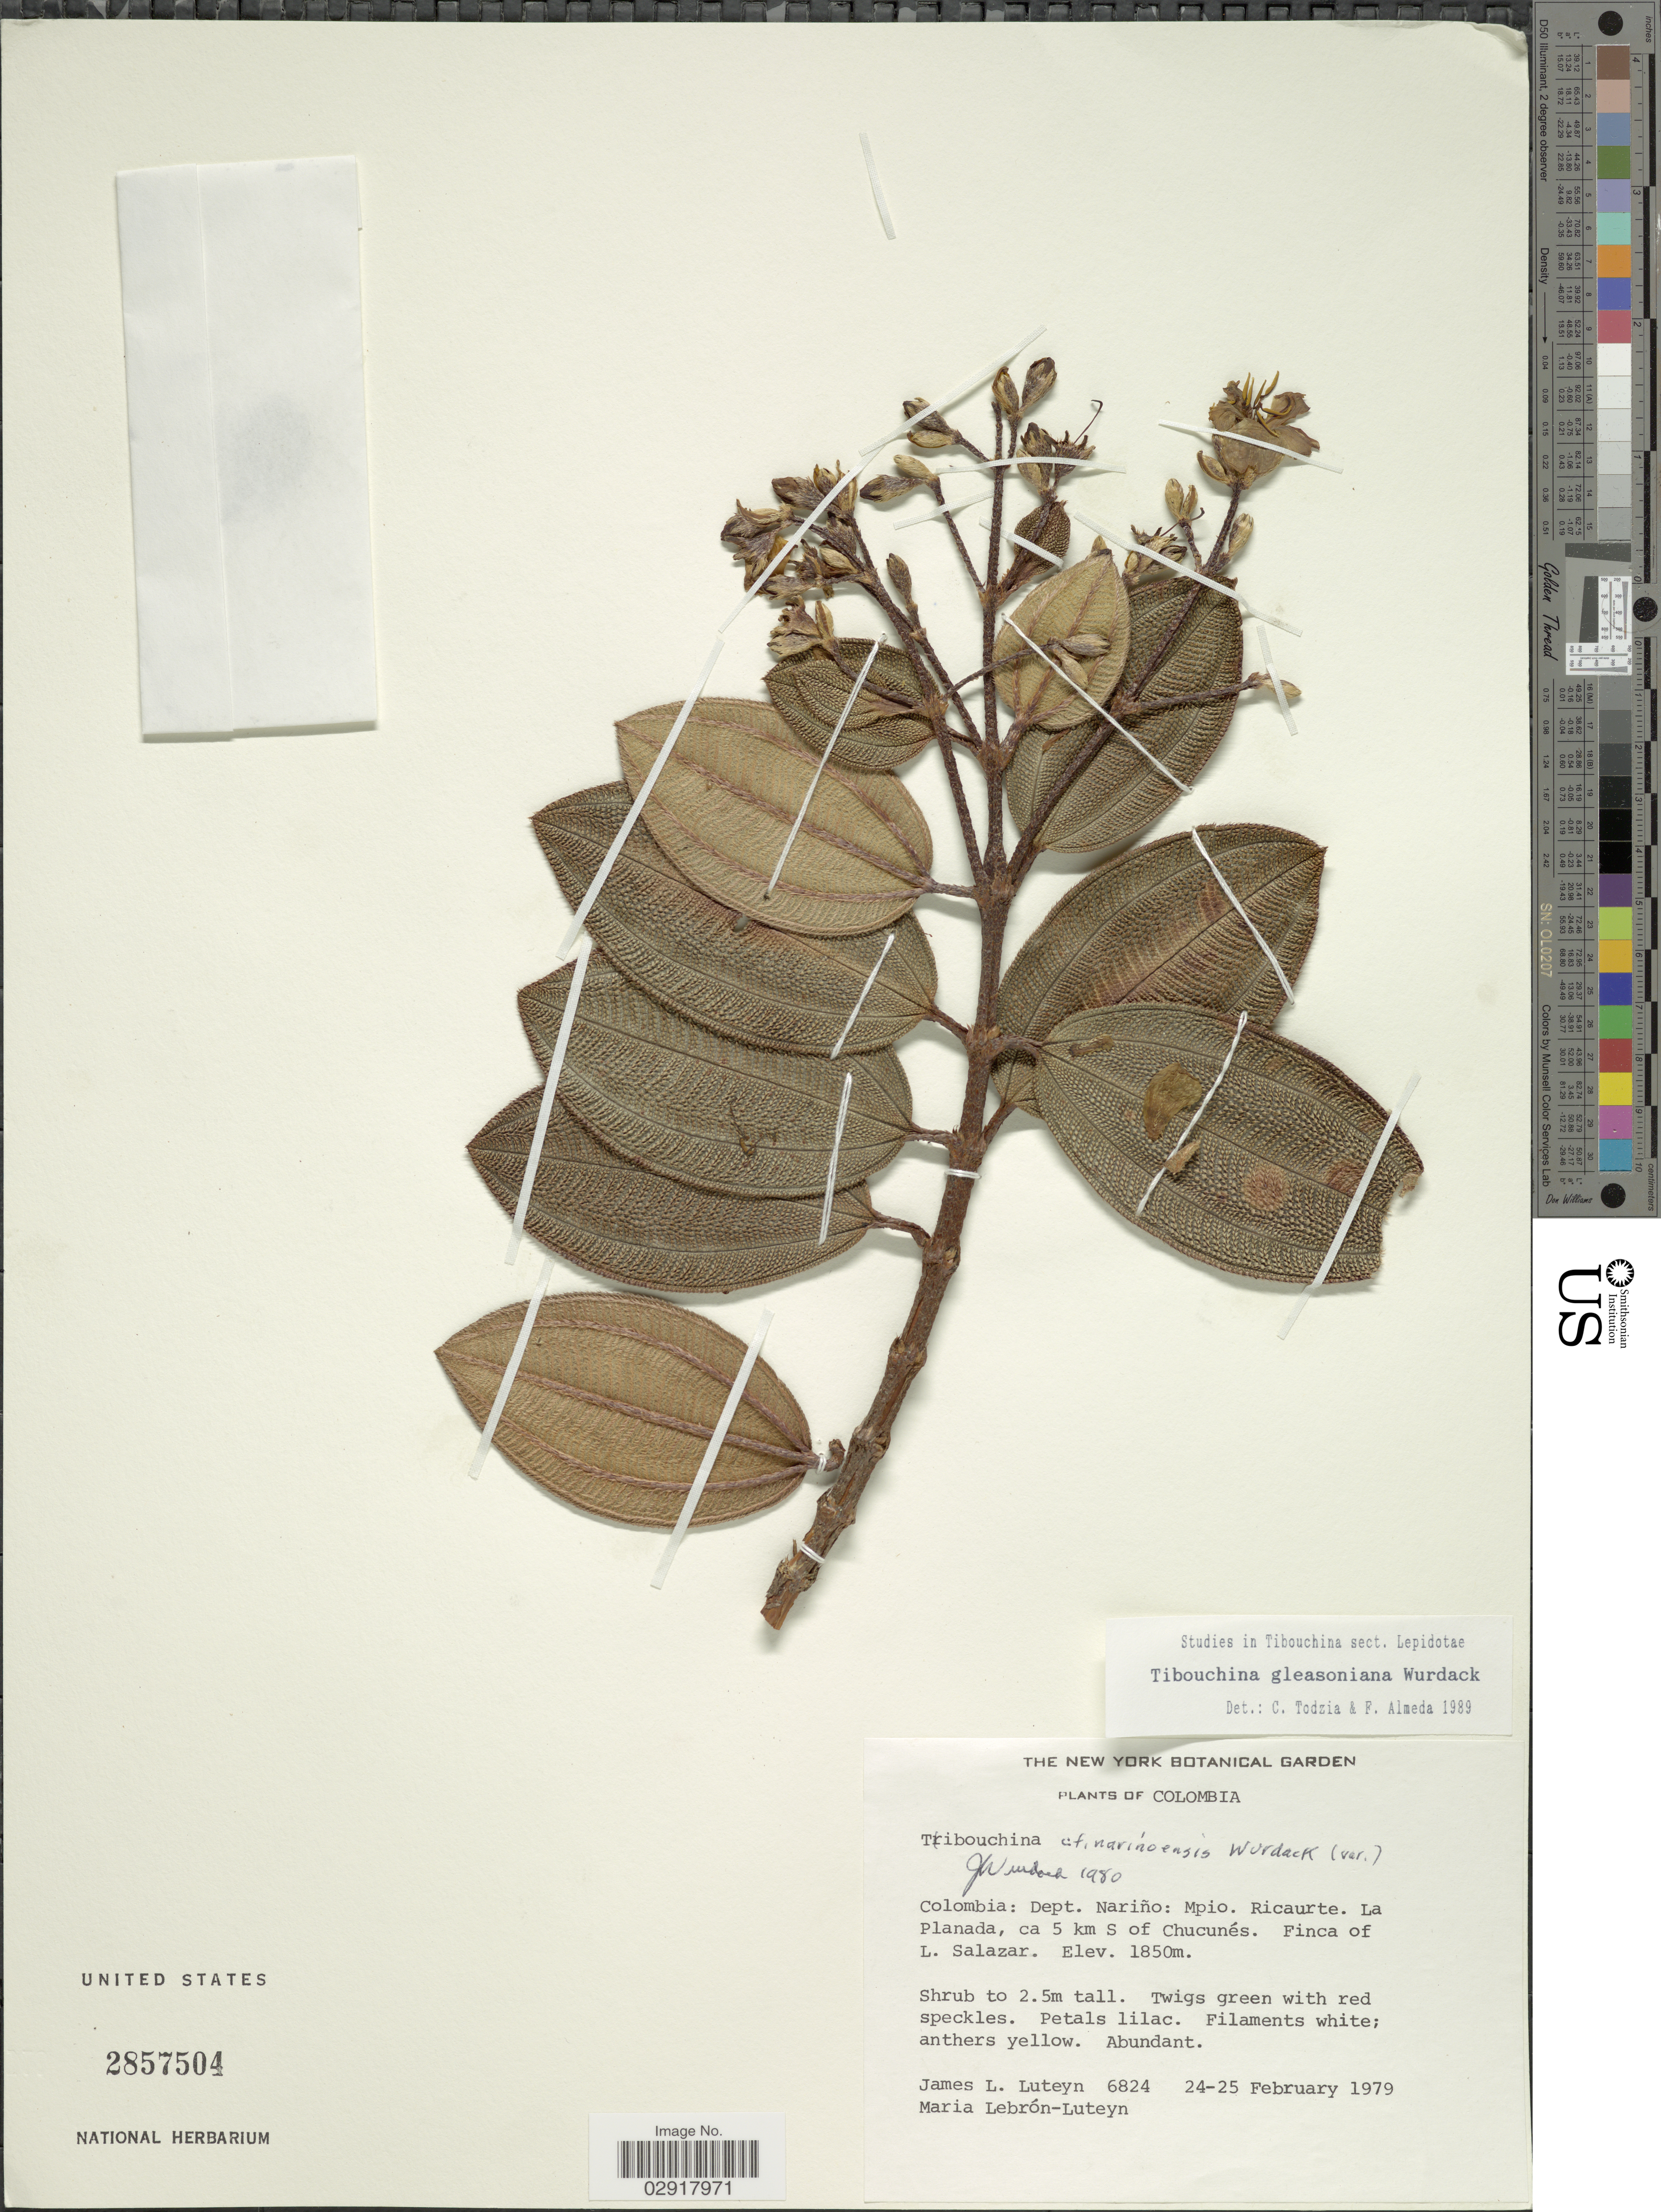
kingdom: Plantae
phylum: Tracheophyta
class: Magnoliopsida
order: Myrtales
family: Melastomataceae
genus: Andesanthus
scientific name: Andesanthus gleasonianus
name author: (Wurdack) P.J.F. Guim. & Michelang.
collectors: J. Luteyn & M. L. Lebrón-Luteyn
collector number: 6824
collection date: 1979-02-24/1979-02-25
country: Colombia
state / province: Nariño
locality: Dept. Nariño: Mpio. Ricaurte. La Planada, ca 5 km S of Chucunés. Finca of L. Salazar.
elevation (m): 1850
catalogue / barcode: US 2857504